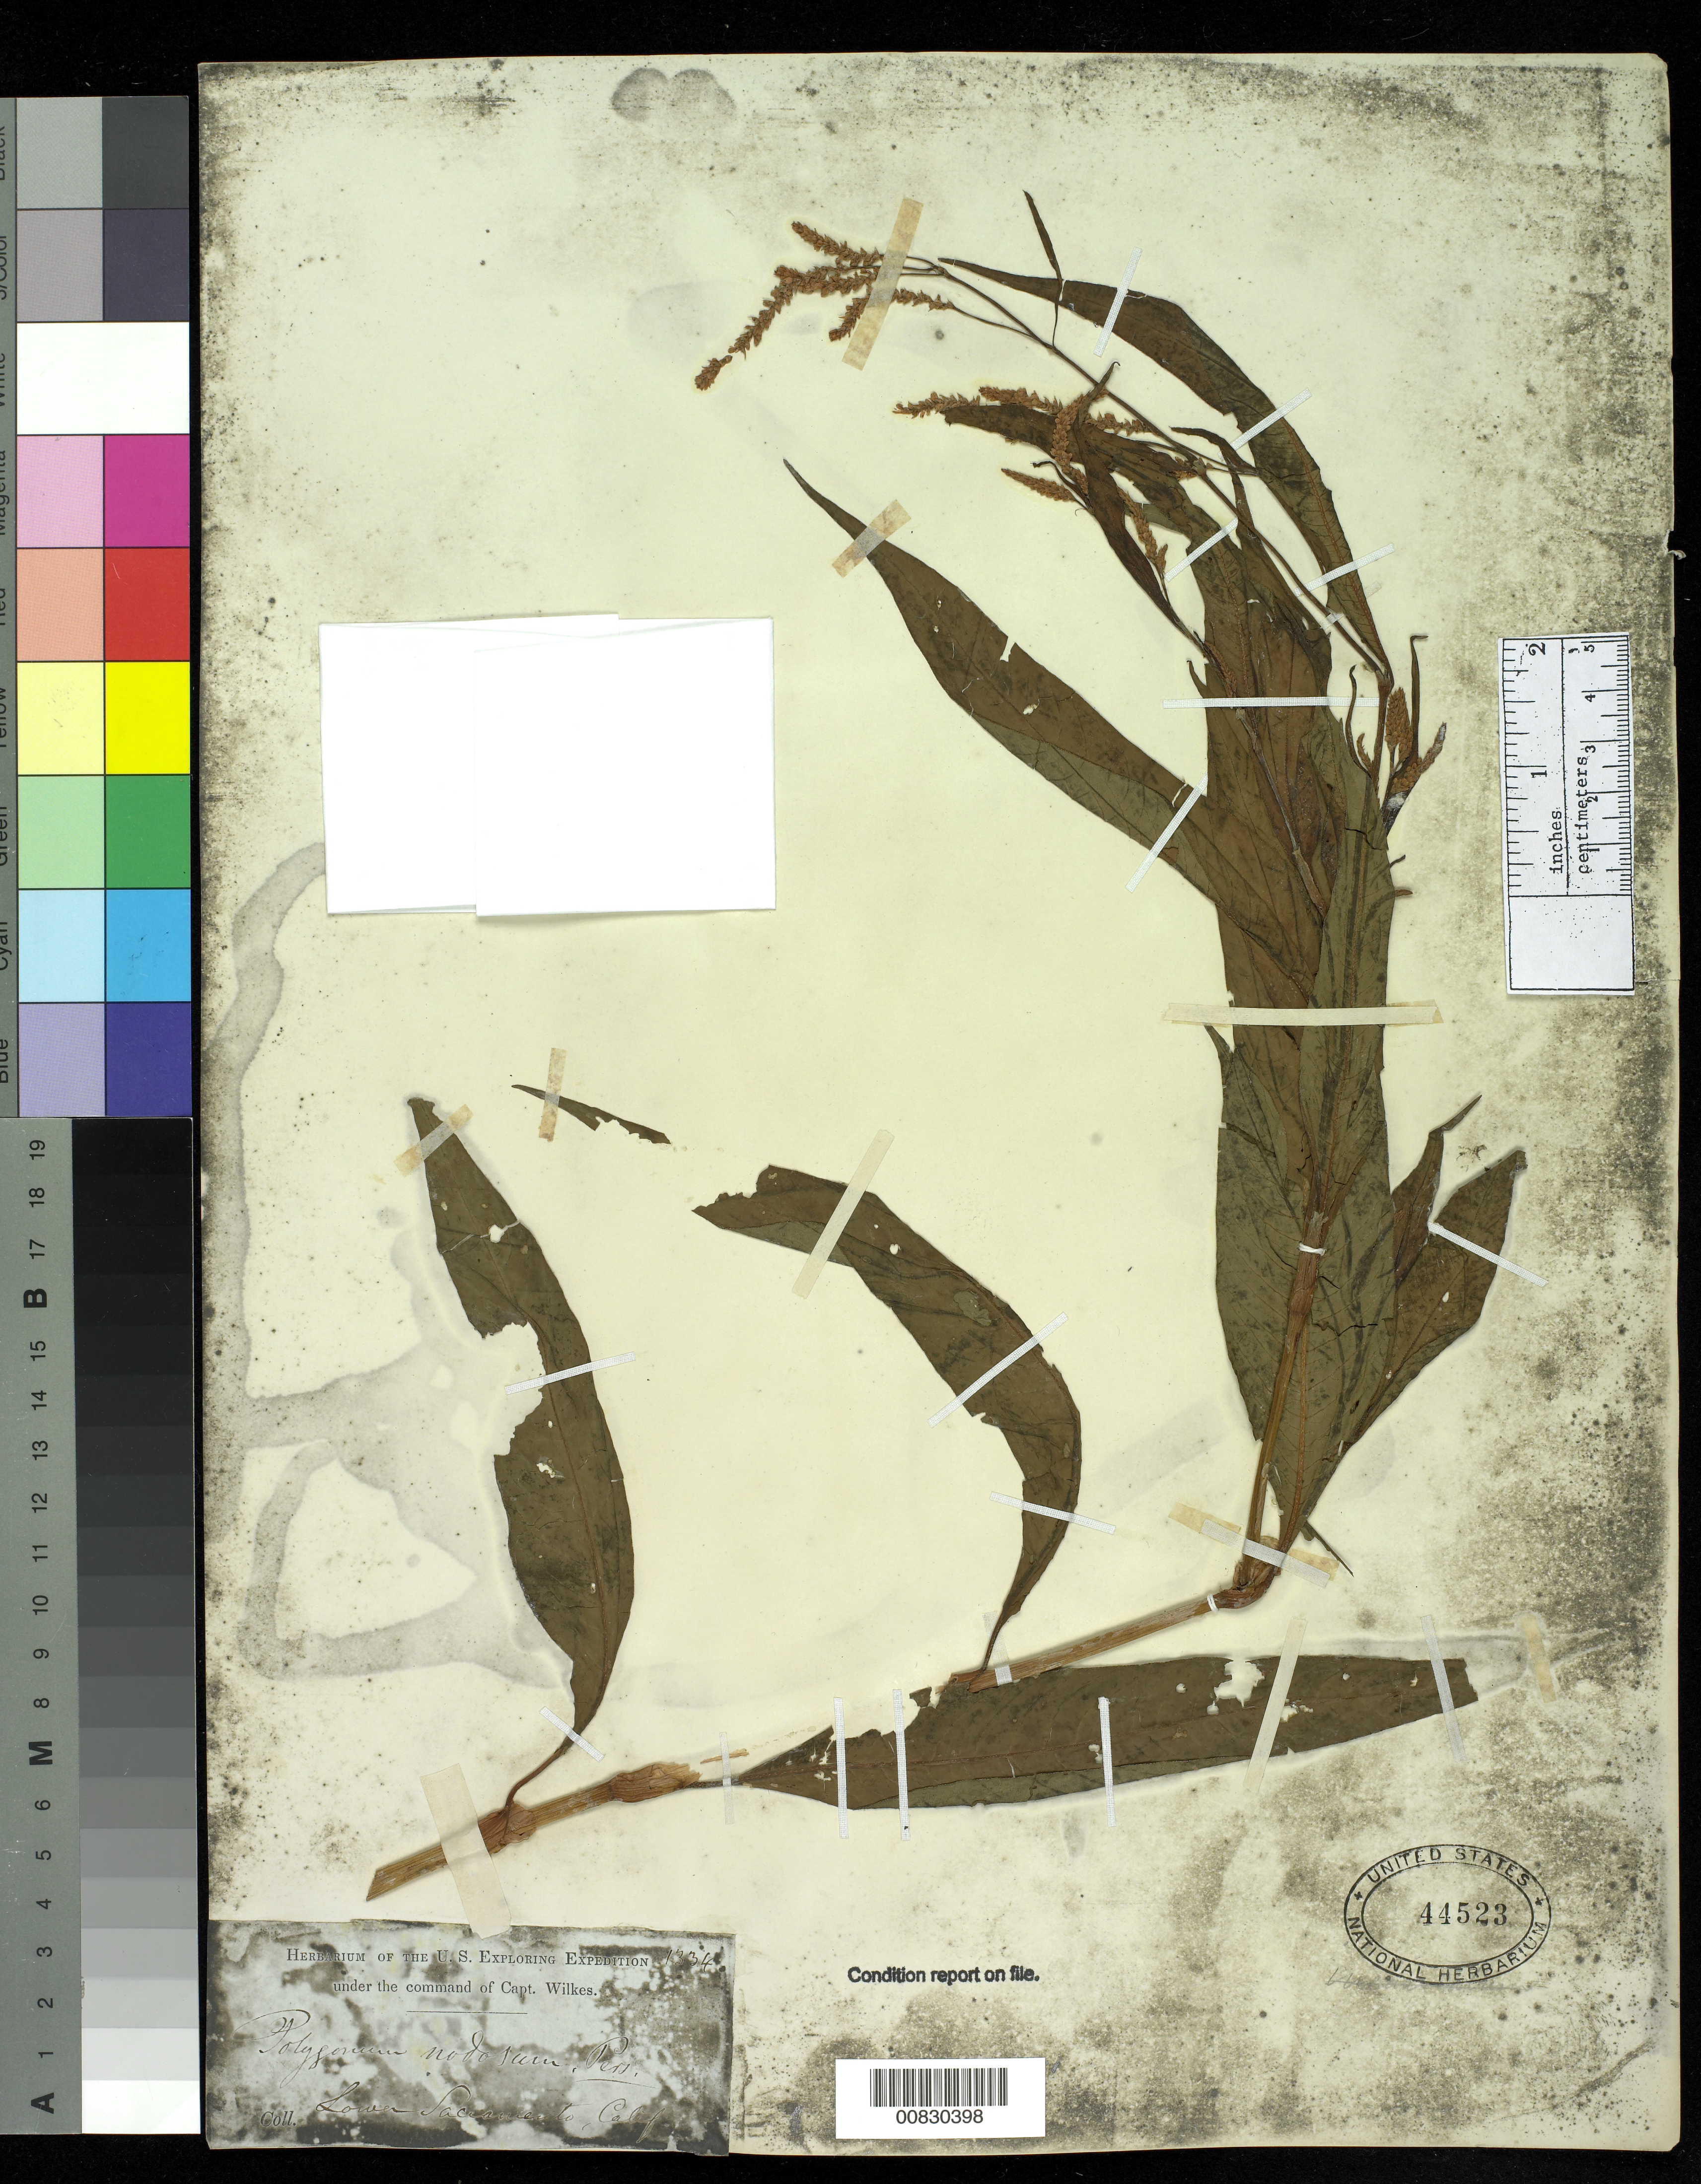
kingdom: Plantae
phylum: Tracheophyta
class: Magnoliopsida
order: Caryophyllales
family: Polygonaceae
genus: Persicaria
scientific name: Persicaria lapathifolia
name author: (L.) Delarbre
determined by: Atha, D. E.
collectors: Wilkes Explor. Exped.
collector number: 1334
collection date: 1838/1842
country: United States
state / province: California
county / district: Sacramento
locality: Lower Sacramento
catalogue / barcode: US 44523